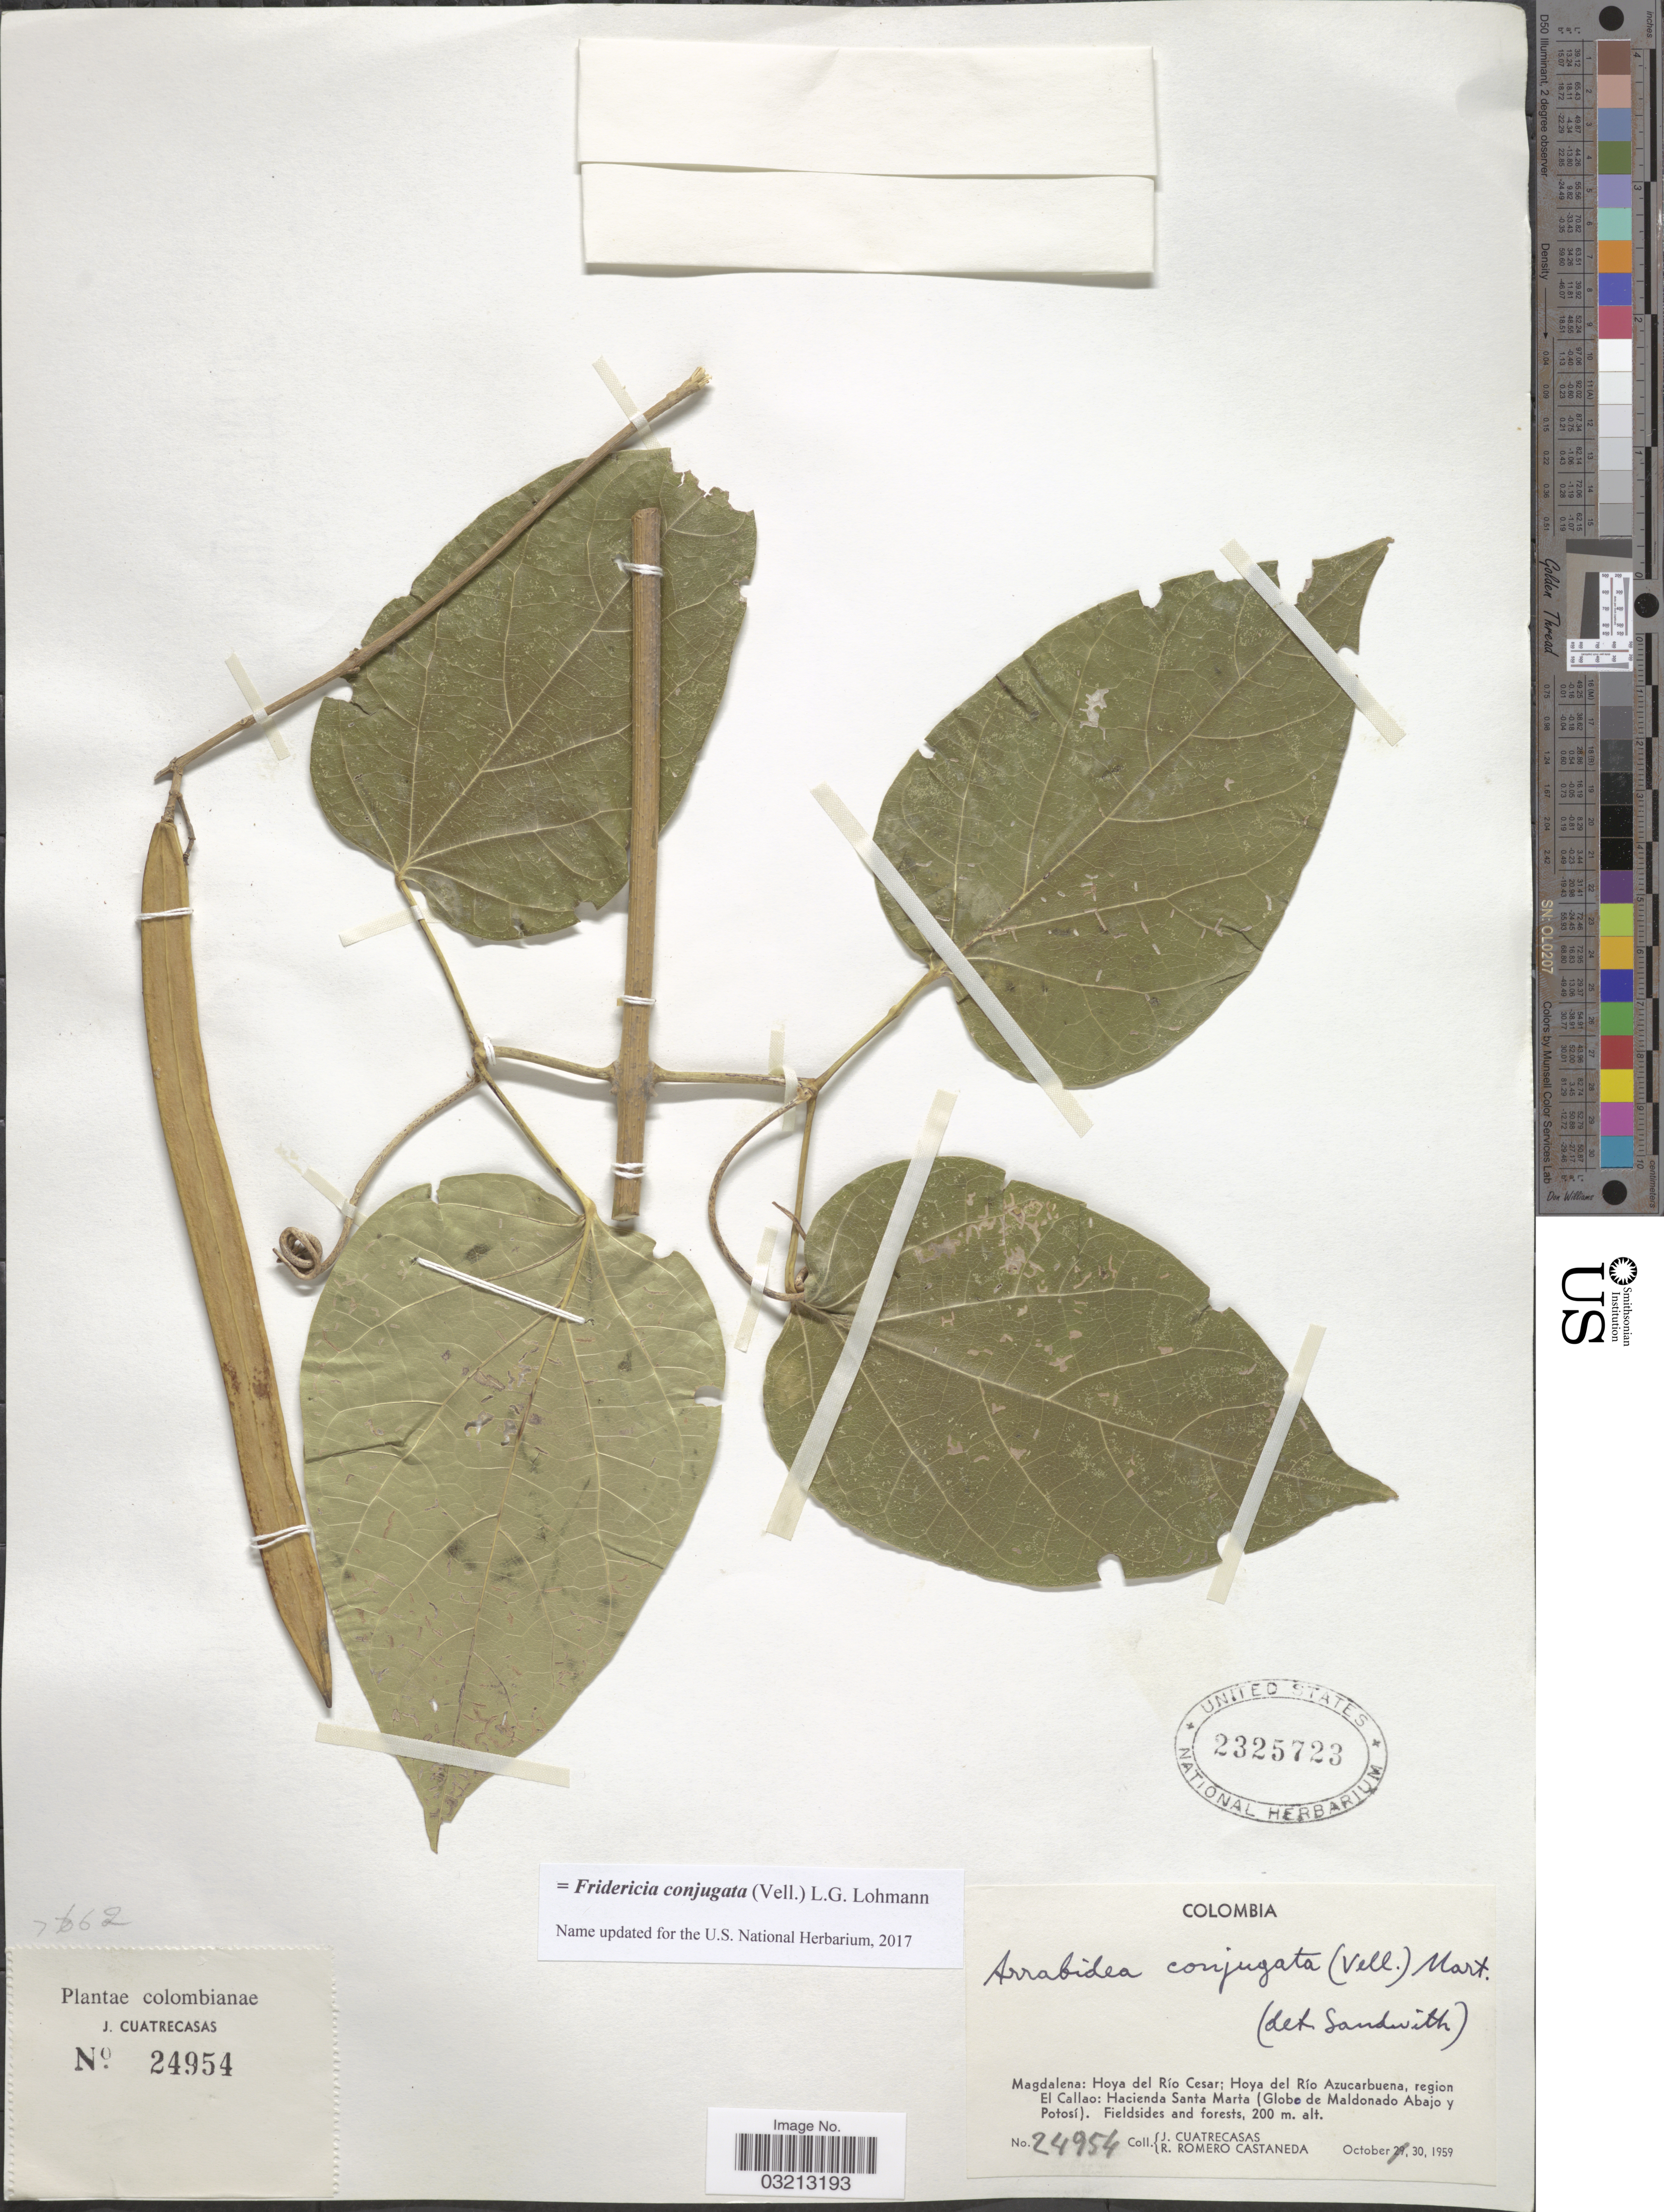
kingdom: Plantae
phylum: Tracheophyta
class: Magnoliopsida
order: Lamiales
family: Bignoniaceae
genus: Fridericia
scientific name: Fridericia conjugata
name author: (Vell.) L.G. Lohmann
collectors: J. Cuatrecasas & R. Romero Castañeda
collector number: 24954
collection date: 1959-10-30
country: Colombia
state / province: Magdalena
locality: Hoya del Río Cesar; Hoya del Río Azucarbuena, region El Callao: Hacienda Santa Marta (Globo de Maldonado Abajo y Potosí).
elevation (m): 200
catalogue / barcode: US 2325723